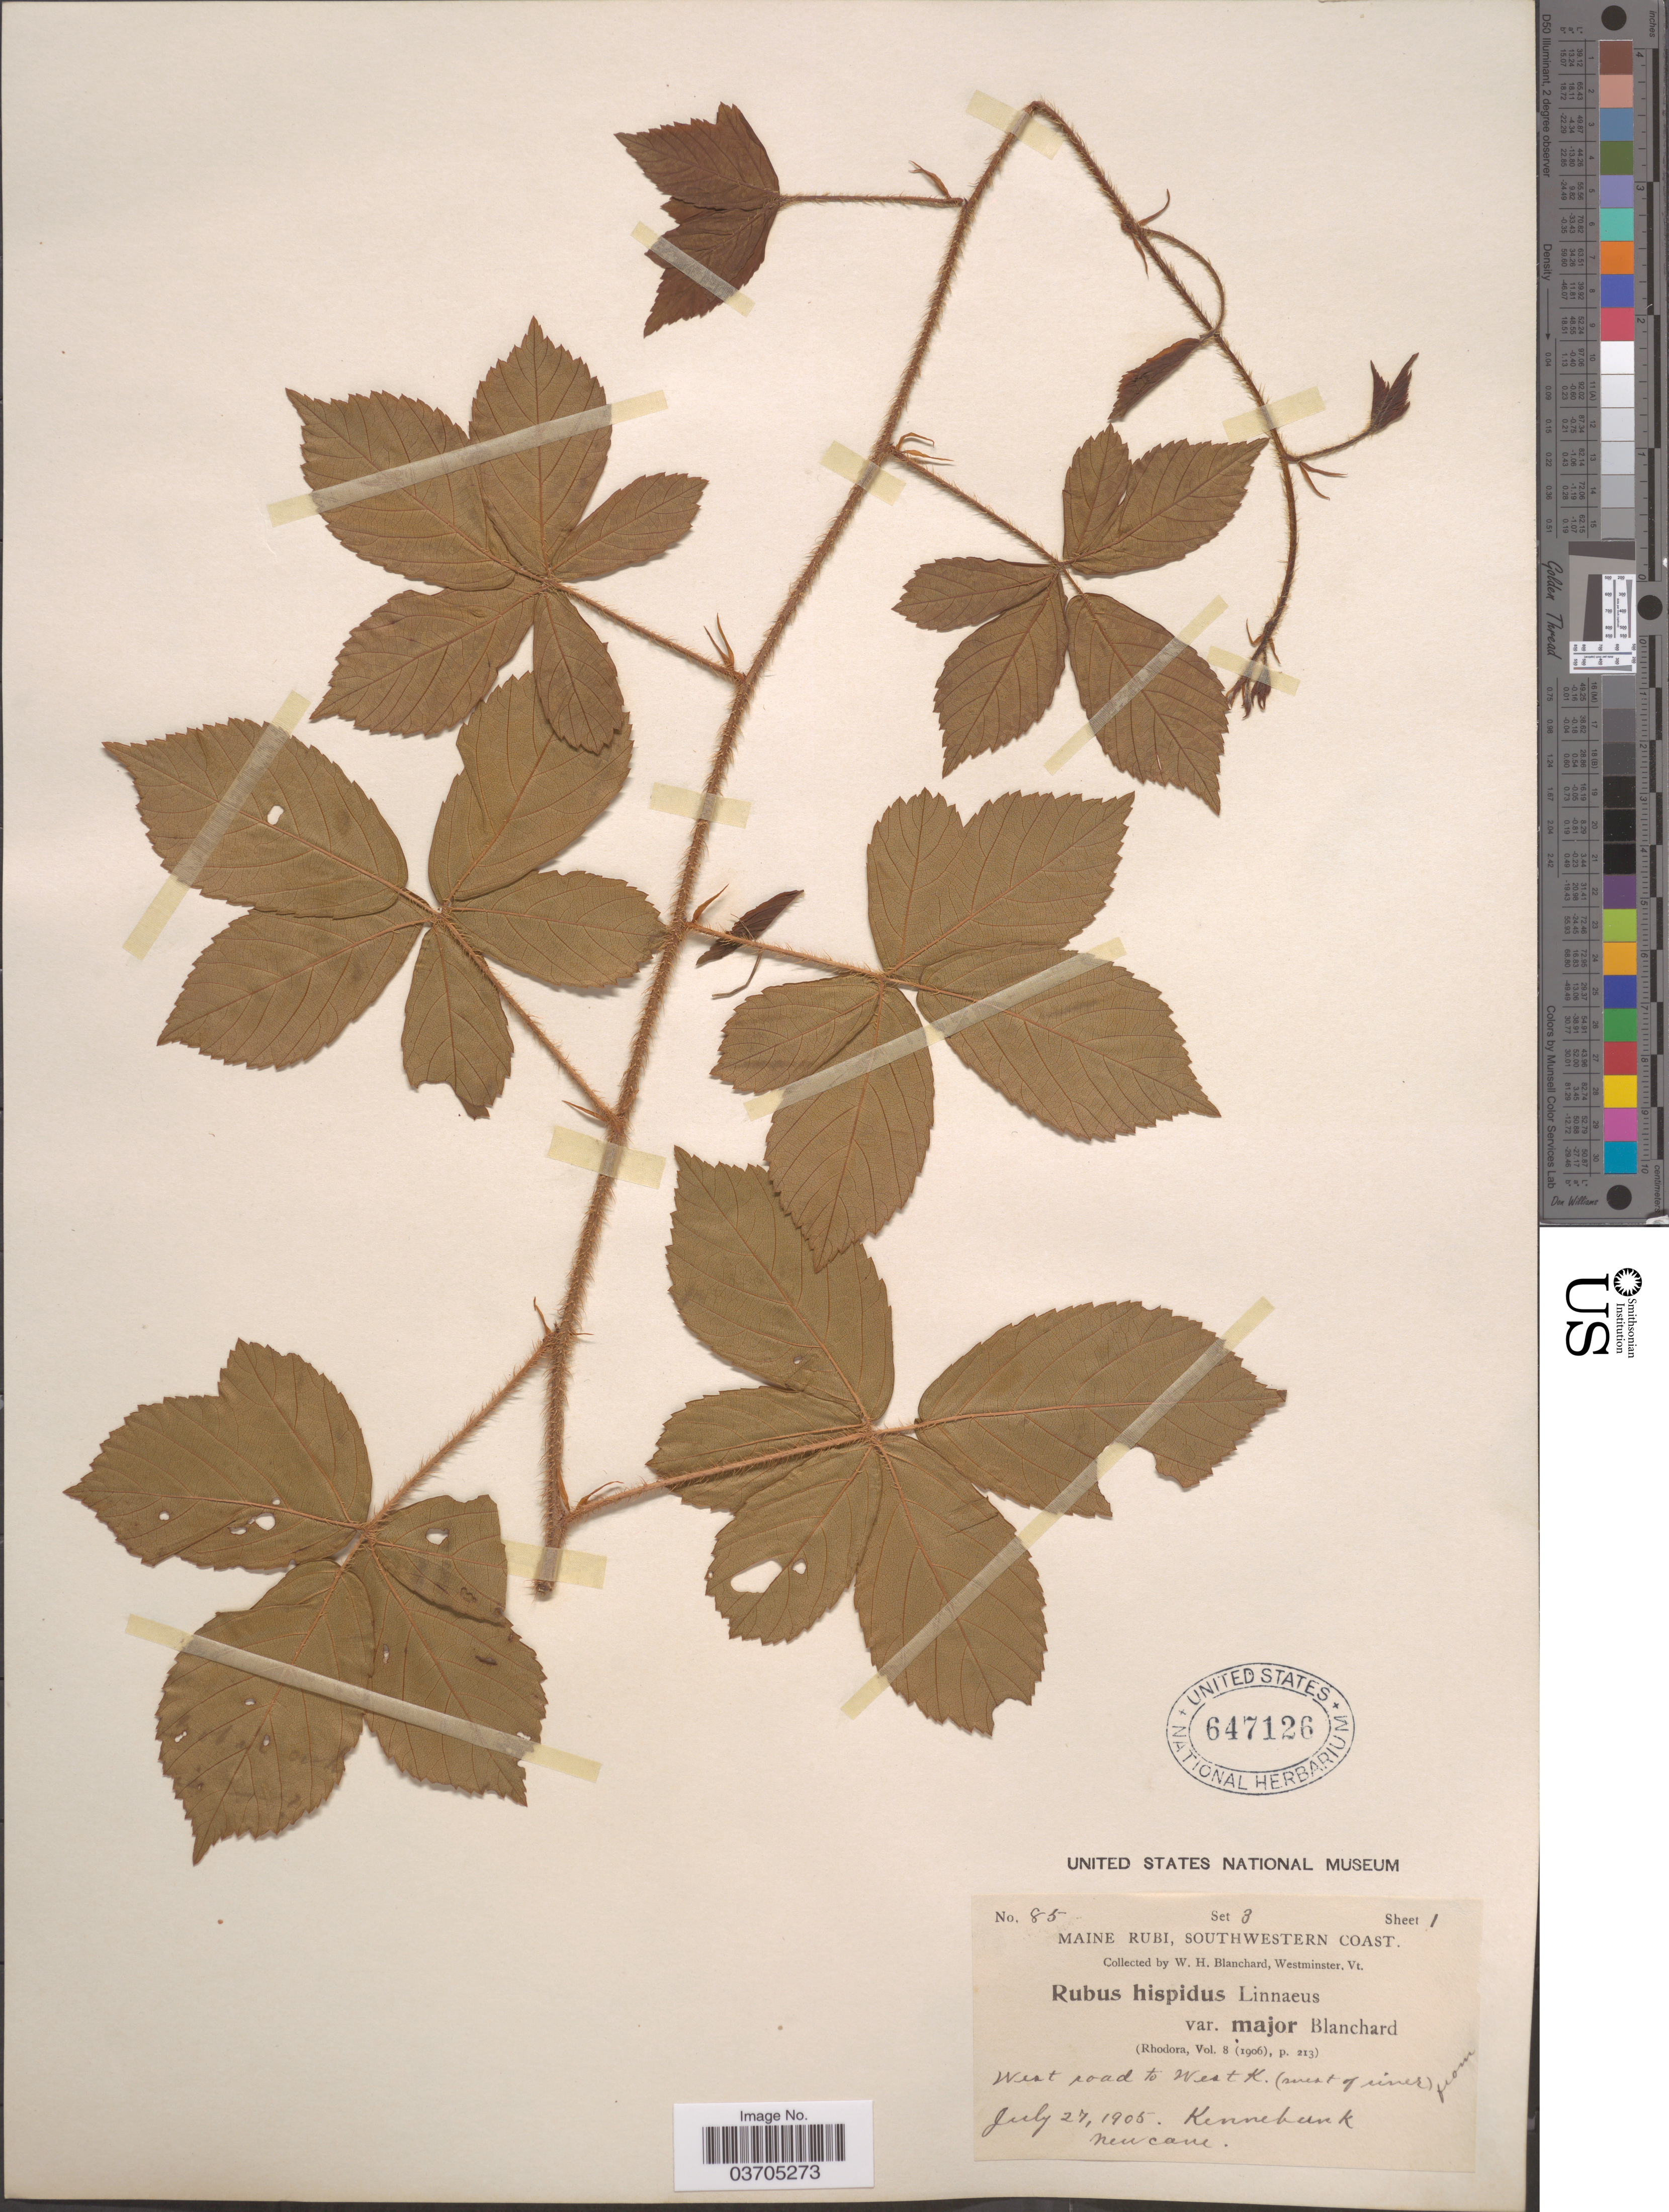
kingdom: Plantae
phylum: Tracheophyta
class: Magnoliopsida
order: Rosales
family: Rosaceae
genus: Rubus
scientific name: Rubus hispidus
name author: L.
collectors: W. H. Blanchard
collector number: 85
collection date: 1905-07-27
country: United States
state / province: Maine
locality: Maine Rubi, Southwestern Coast. West road to West K. (west of river) from Kennebunk.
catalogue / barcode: US 647126